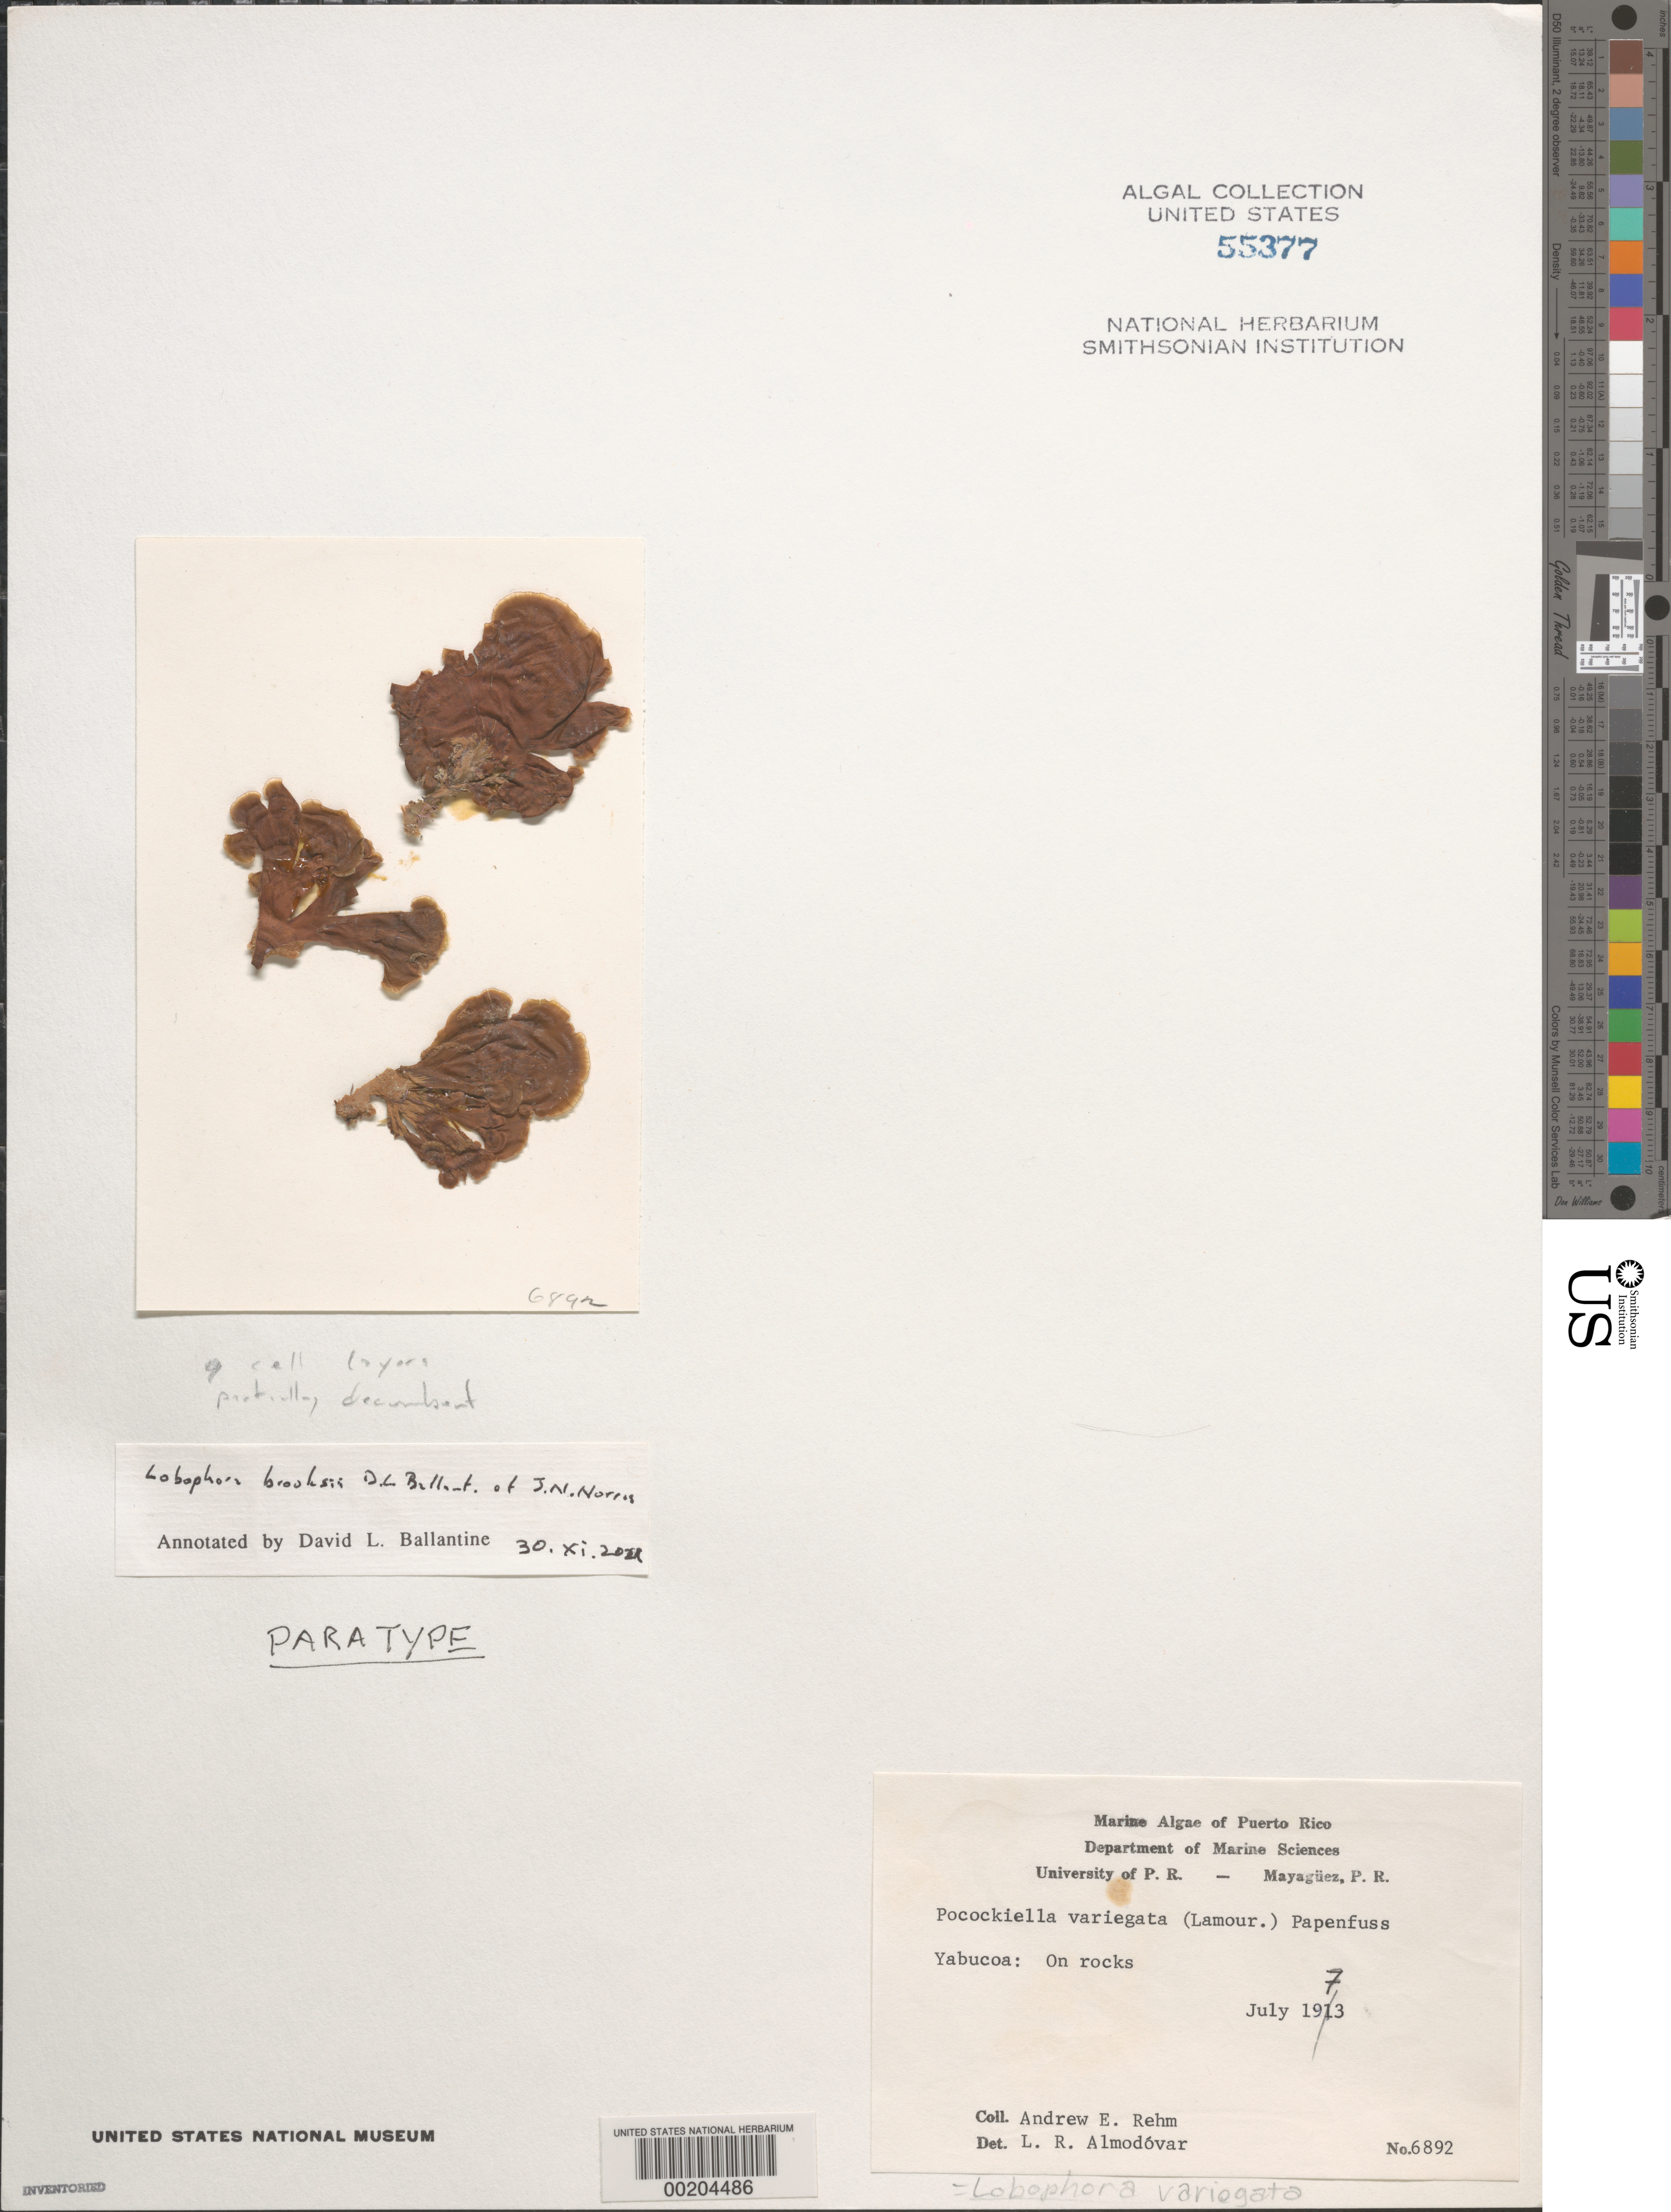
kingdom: Chromista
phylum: Ochrophyta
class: Phaeophyceae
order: Dictyotales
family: Dictyotaceae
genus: Lobophora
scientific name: Lobophora brooksii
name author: D.L.Ballantine & J.N. Norris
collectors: A. Rehm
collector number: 6892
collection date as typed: Jul 1913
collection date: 1913-07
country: Puerto Rico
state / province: Yabucoa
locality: Yabucoa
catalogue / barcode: US 55377